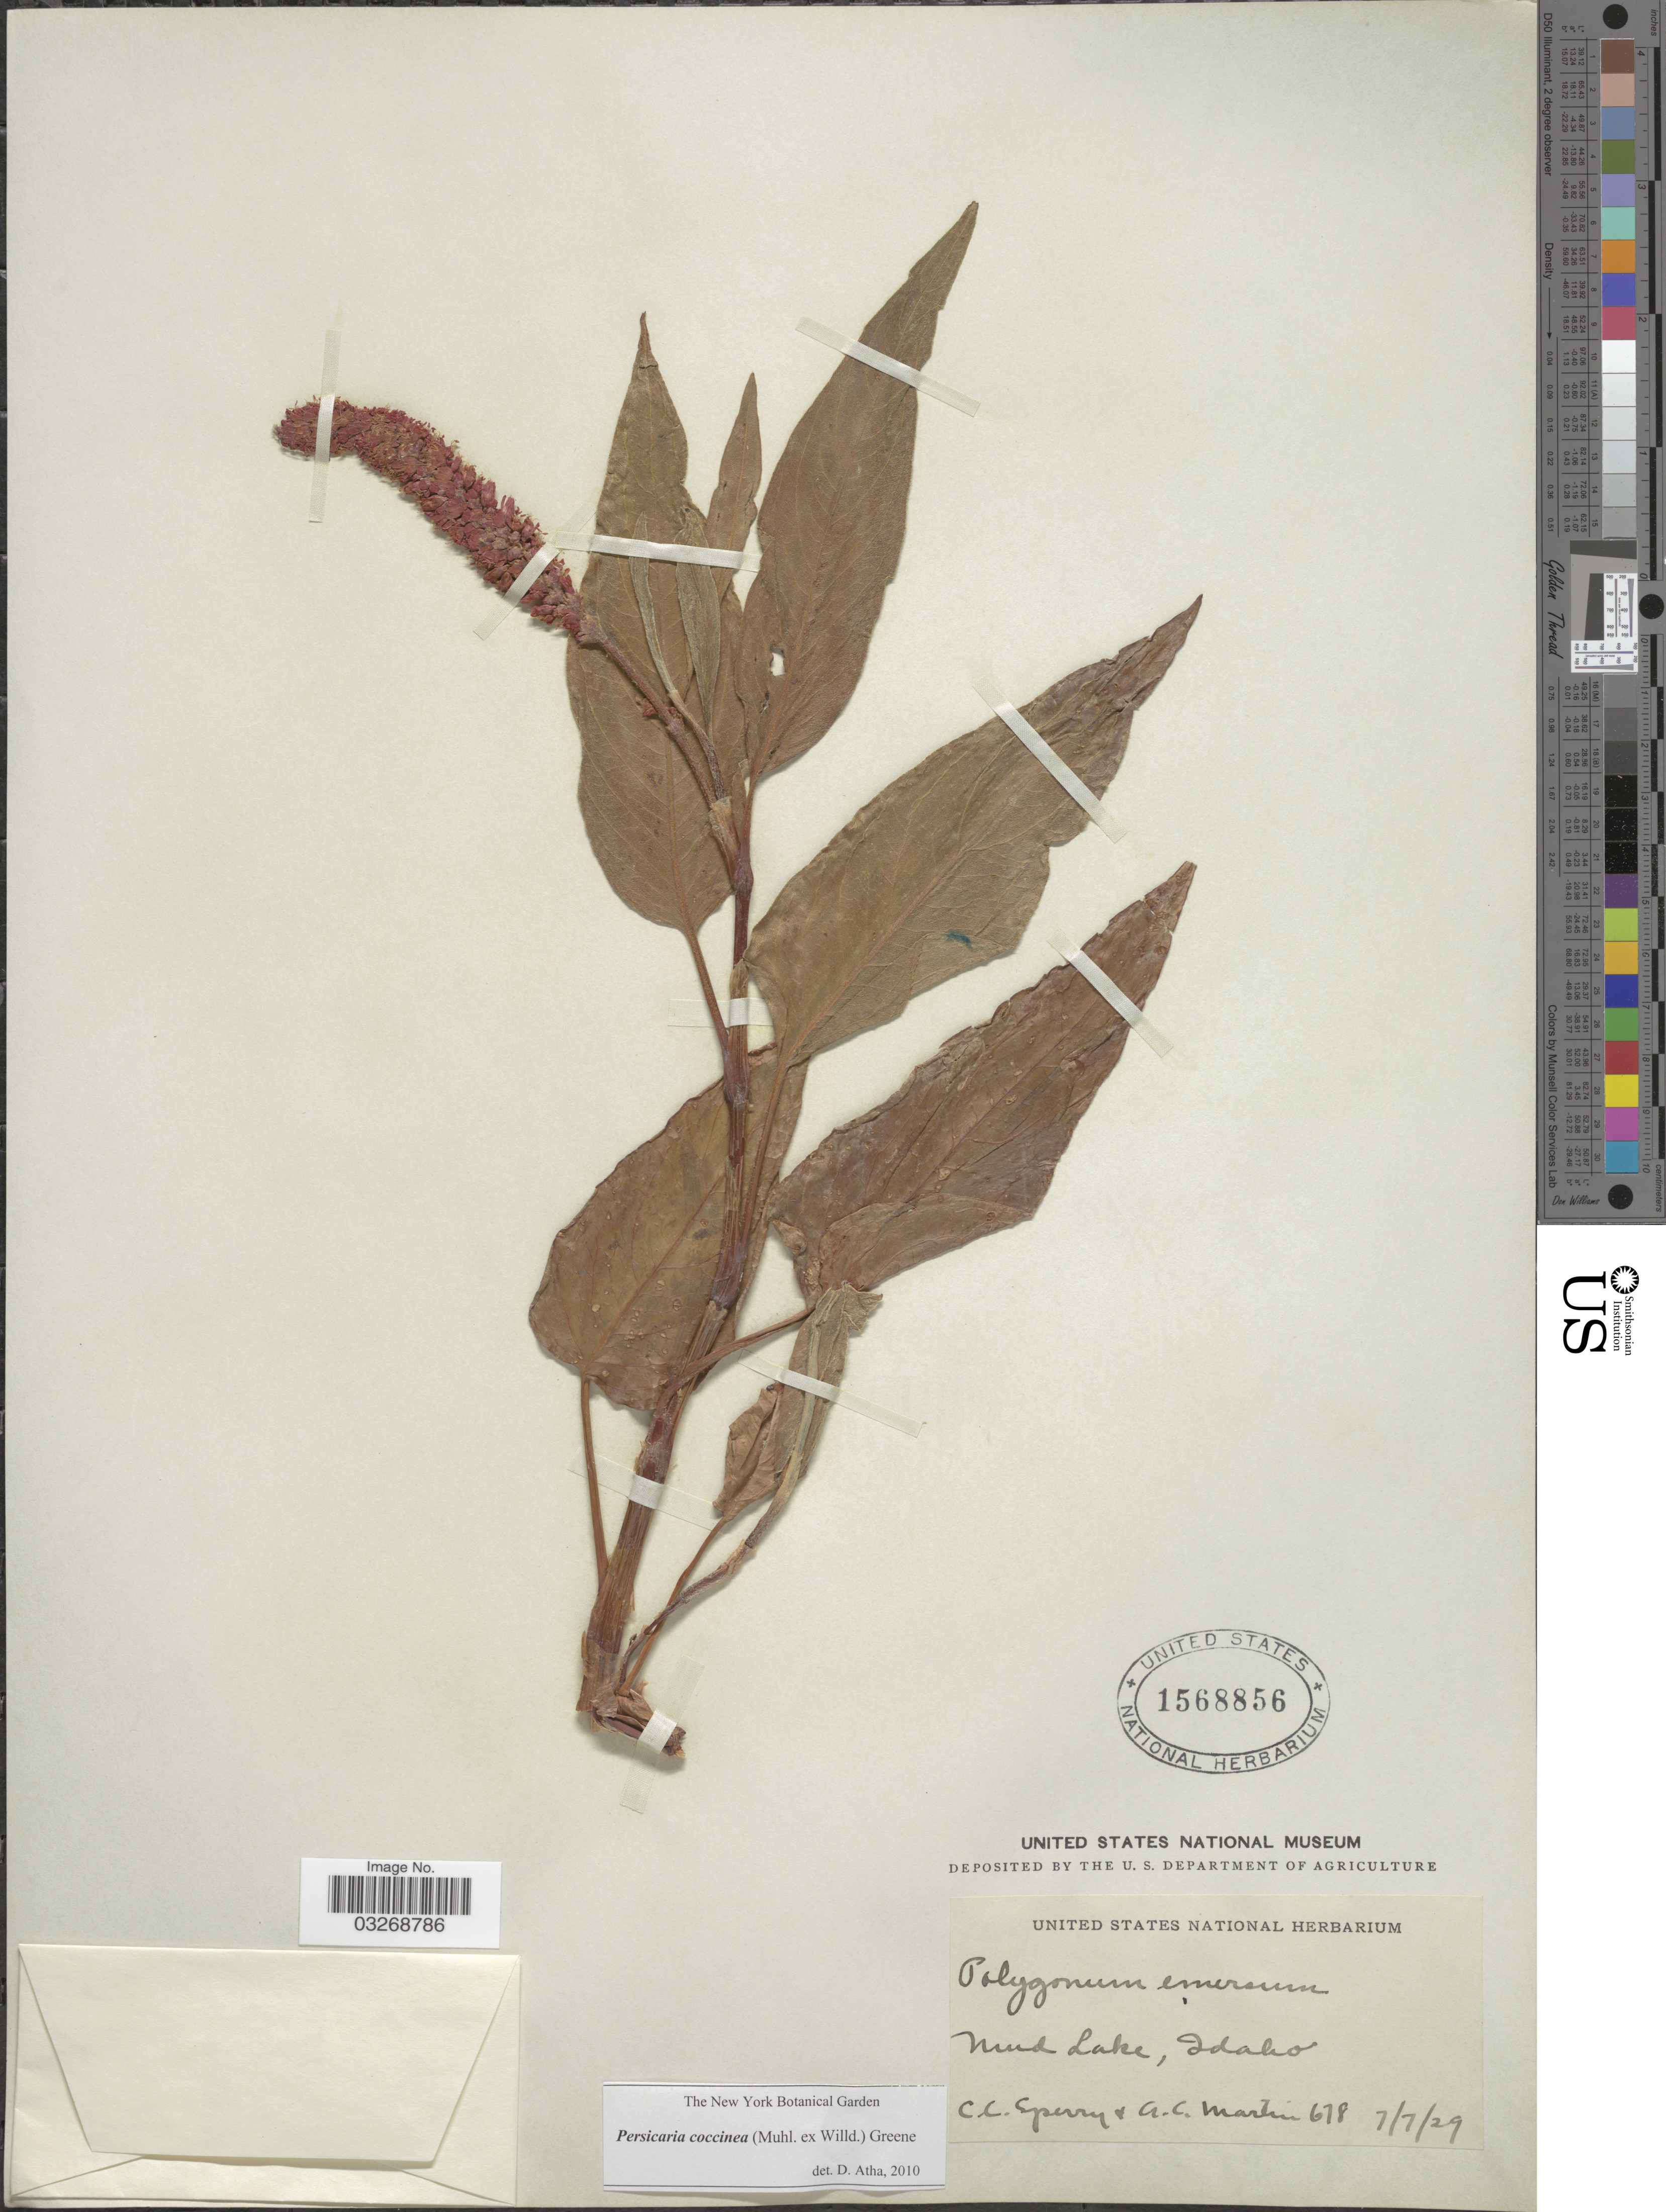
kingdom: Plantae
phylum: Tracheophyta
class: Magnoliopsida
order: Caryophyllales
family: Polygonaceae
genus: Persicaria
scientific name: Persicaria coccinea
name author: (Muhl. ex Willd.) Greene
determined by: Atha, D. E.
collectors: C. C. Sperry & A. C. Martin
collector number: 678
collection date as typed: Transcribed d/m/y: 7/7/29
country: United States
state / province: Idaho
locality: Mud Lake.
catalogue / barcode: US 1568856